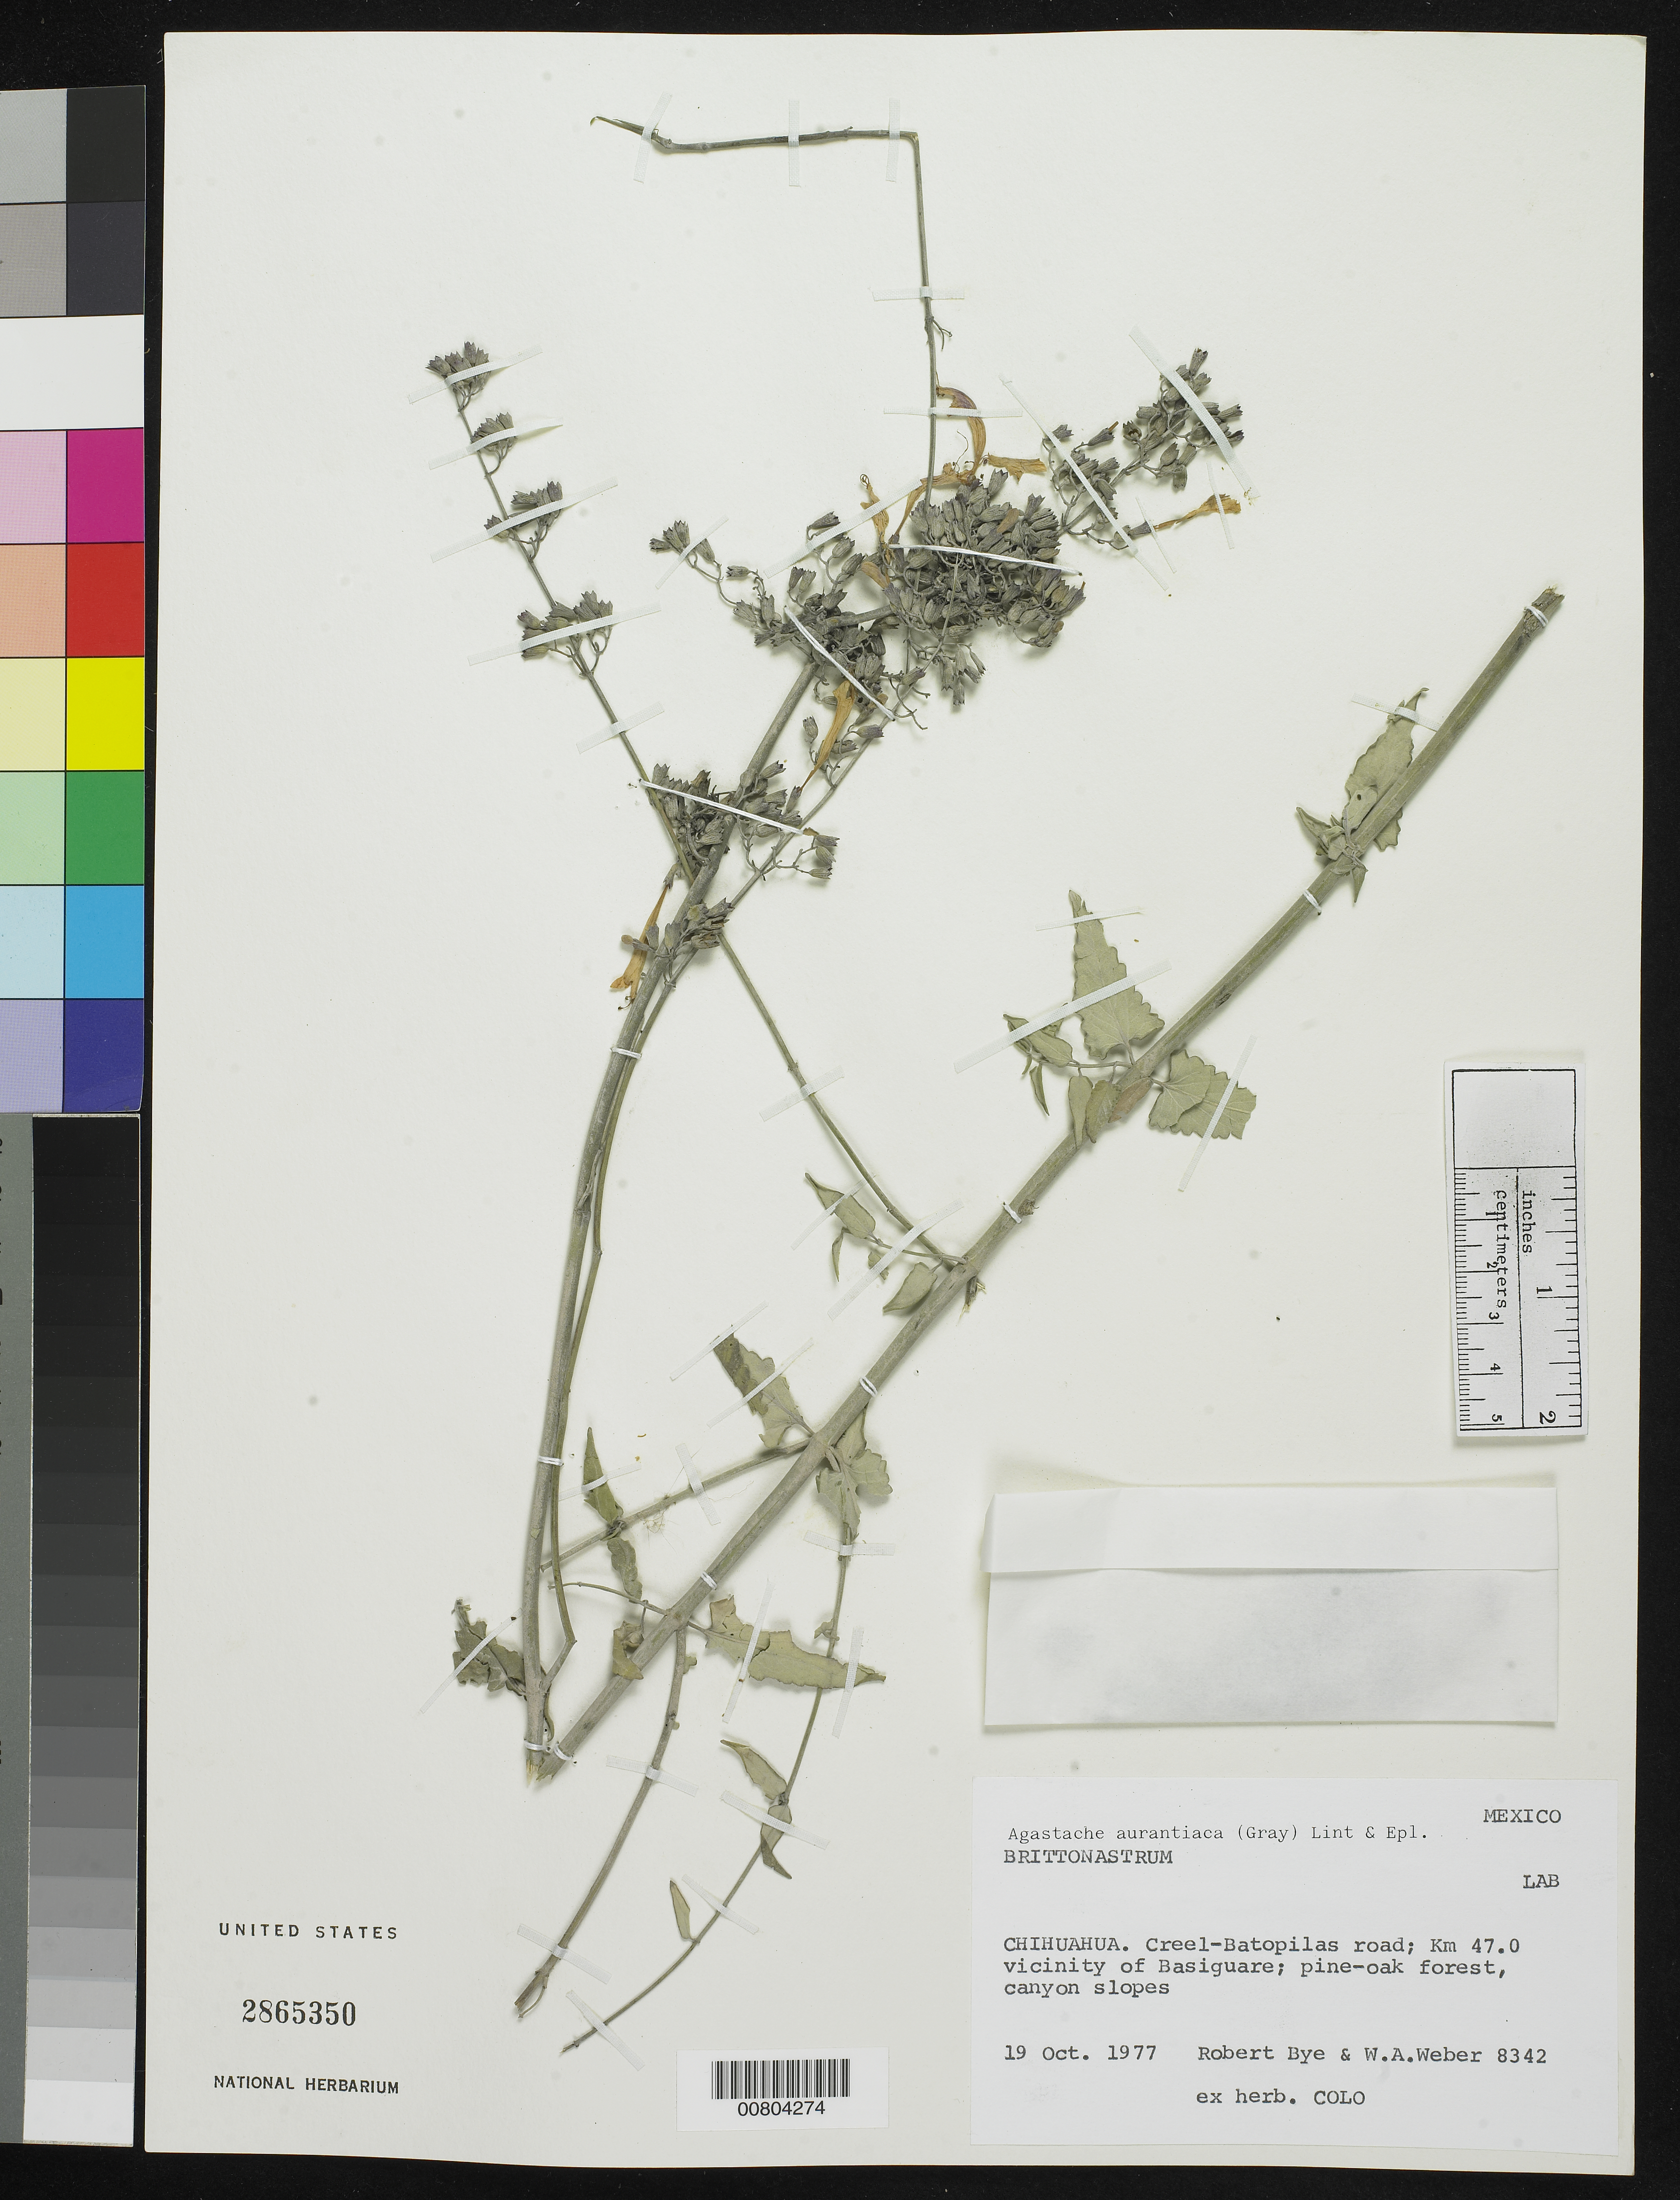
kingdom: Plantae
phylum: Tracheophyta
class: Magnoliopsida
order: Lamiales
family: Lamiaceae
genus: Agastache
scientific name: Agastache aurantiaca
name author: (A. Gray) Lint & Epling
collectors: R. A. Bye & W. A. Weber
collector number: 8342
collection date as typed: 19 Oct 1977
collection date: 1977-10-19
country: Mexico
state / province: Chihuahua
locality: Creel-Batopilas road; Km 47.0 vicinity of Basiguare.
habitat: Pine-Oak forest, canyon slopes.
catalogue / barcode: US 2865350